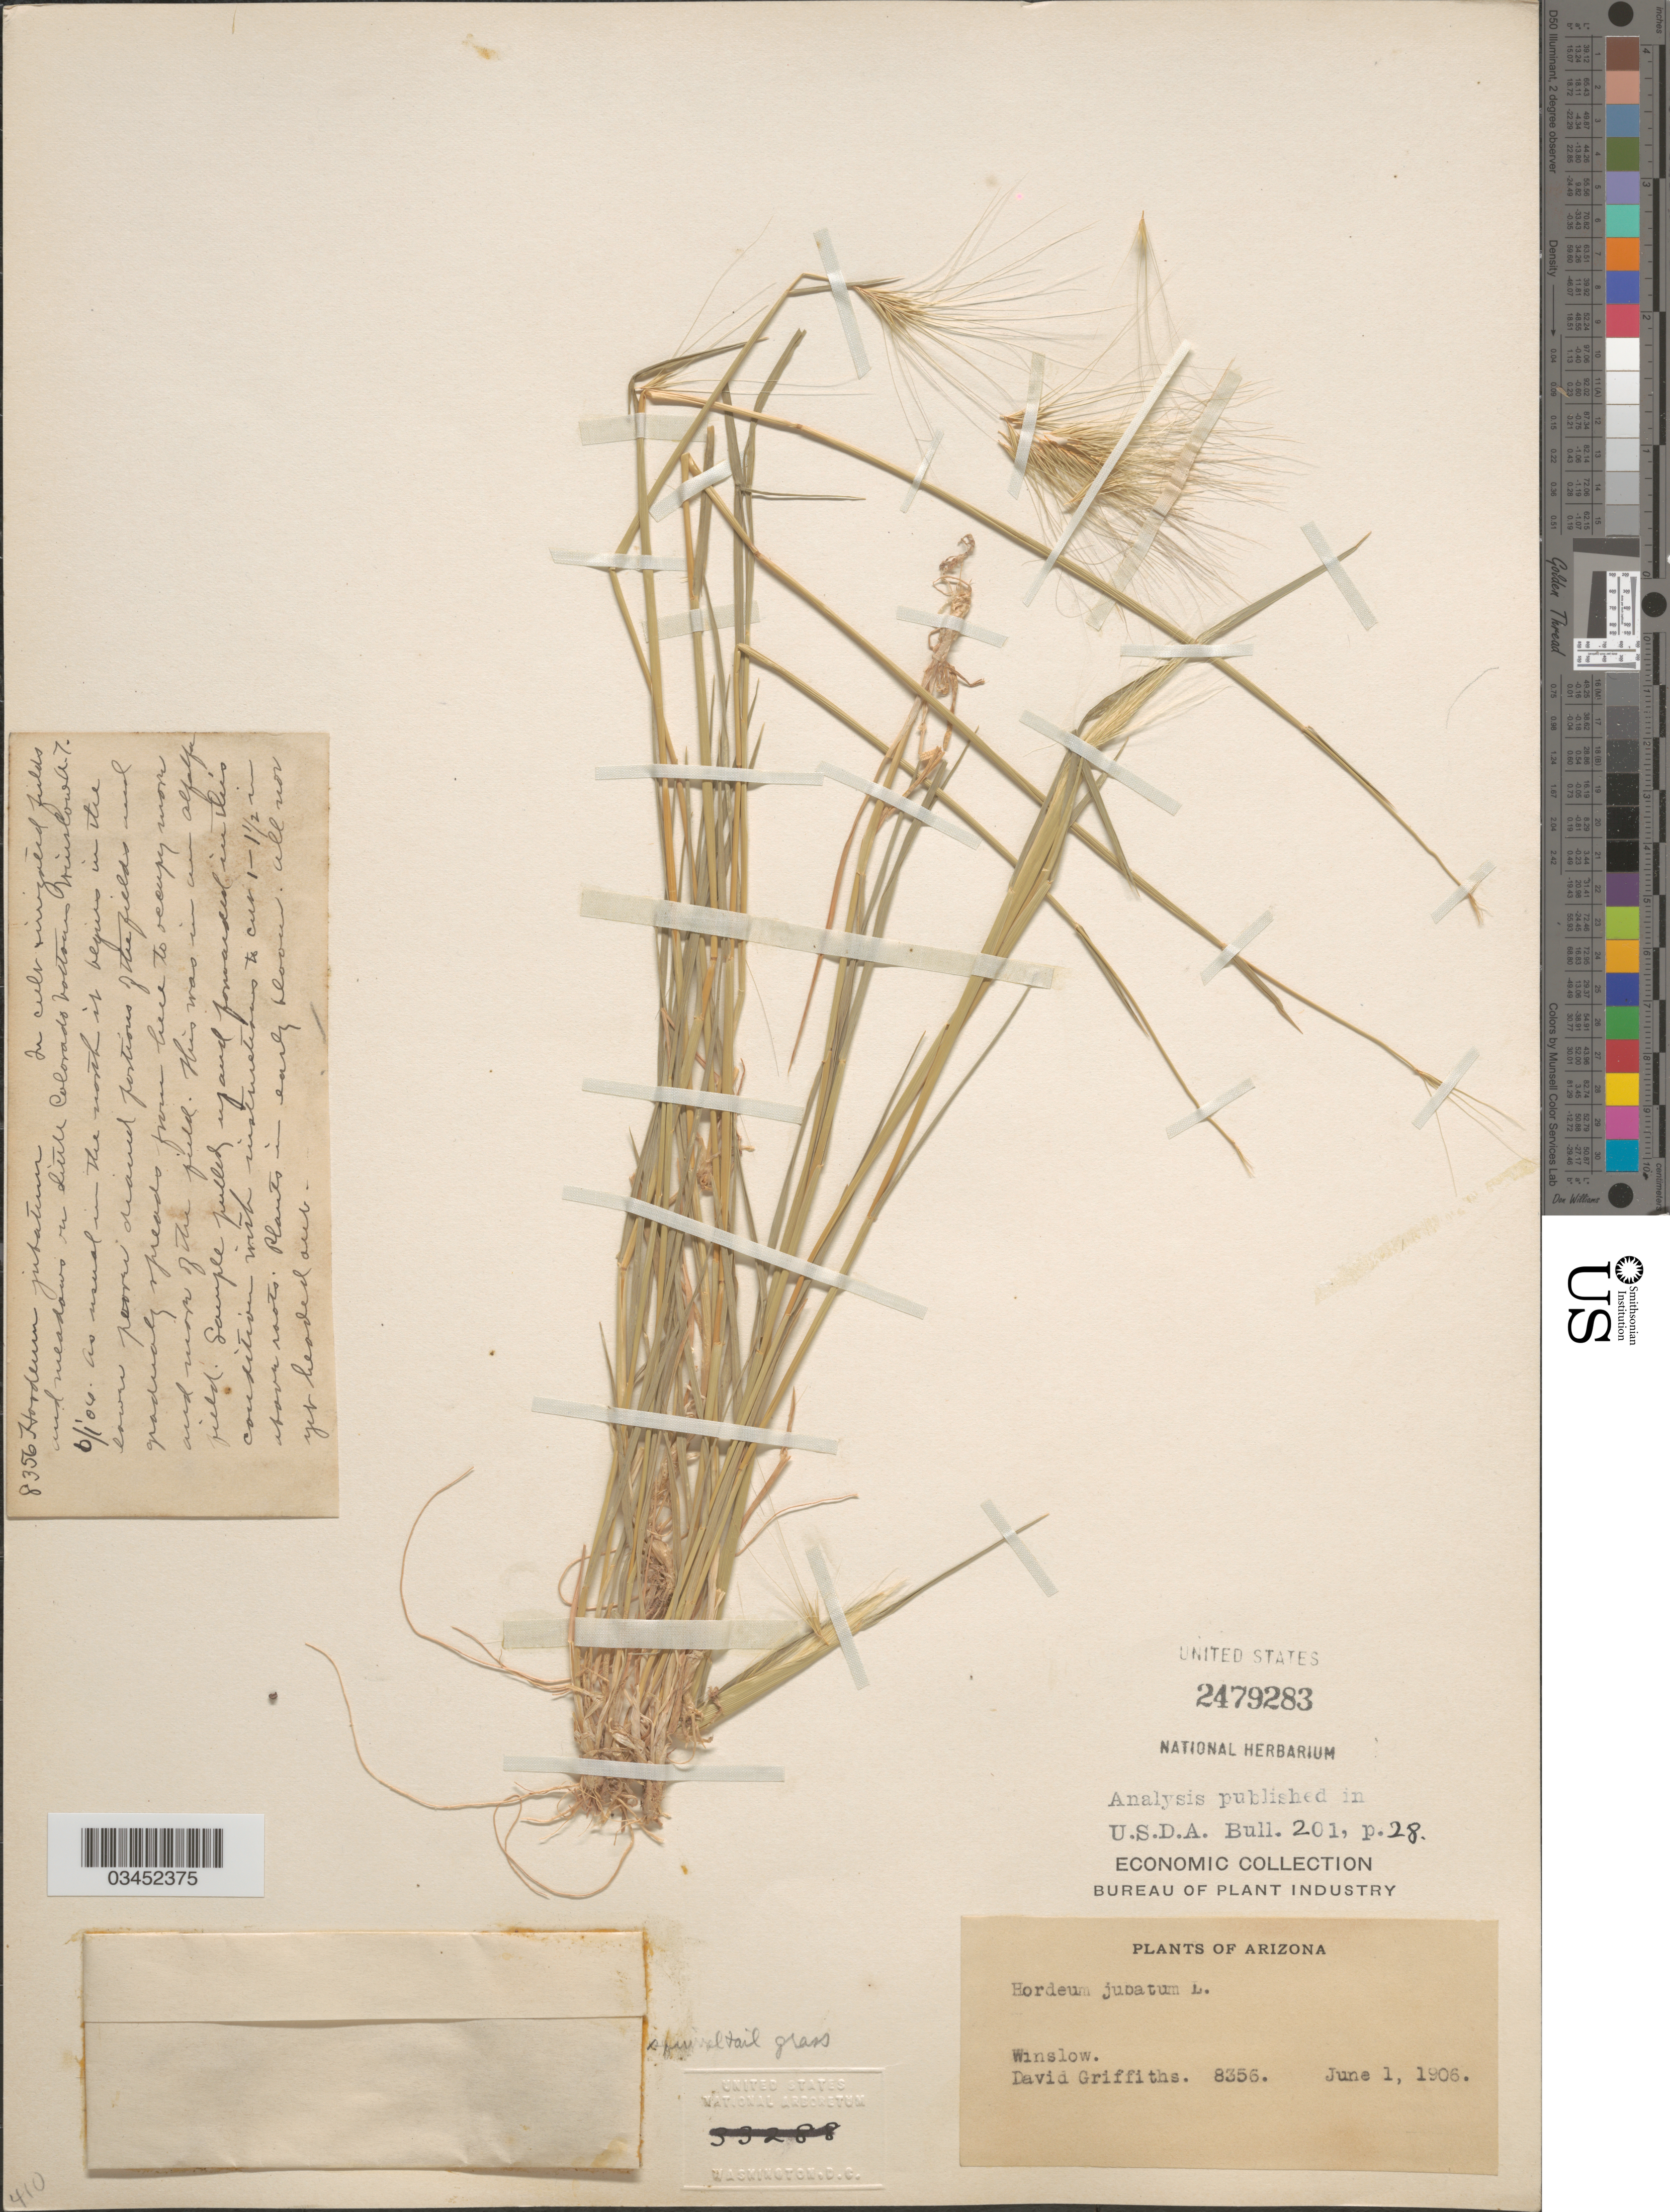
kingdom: Plantae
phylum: Tracheophyta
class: Liliopsida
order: Poales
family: Poaceae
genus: Hordeum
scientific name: Hordeum jubatum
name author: L.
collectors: D. Griffiths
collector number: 8356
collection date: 1906-06-01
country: United States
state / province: Arizona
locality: Winslow.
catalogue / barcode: US 2479283